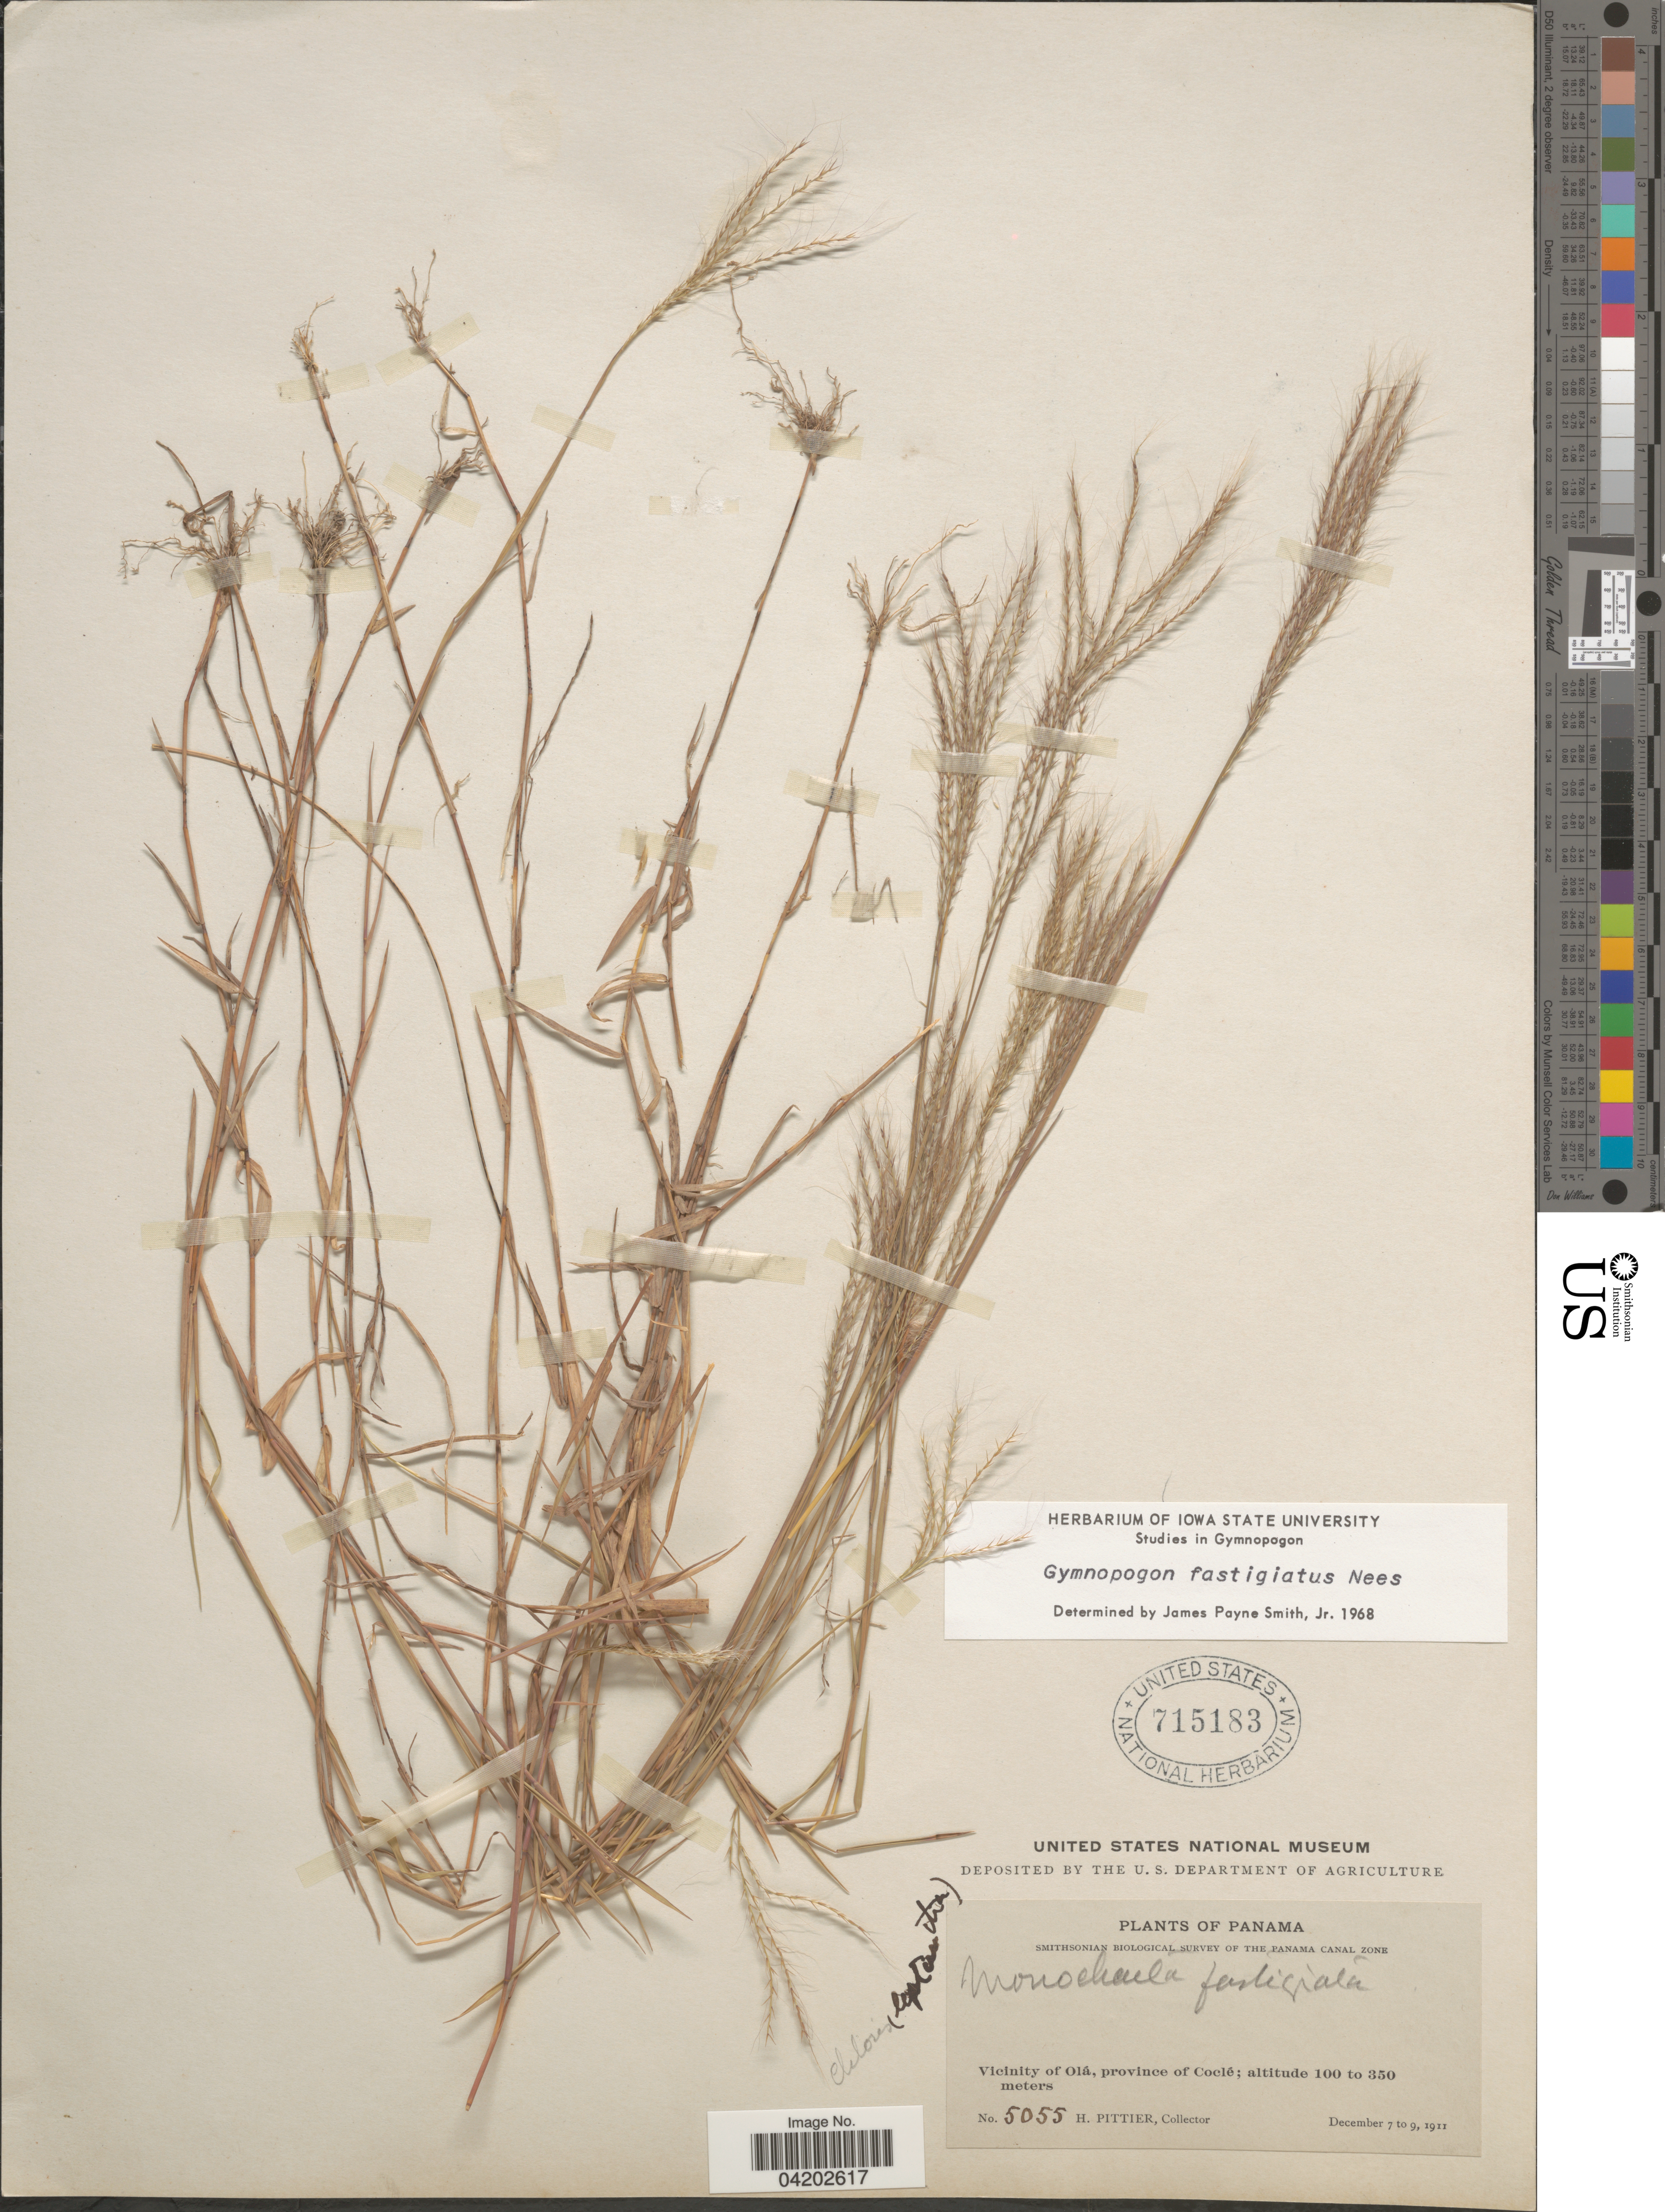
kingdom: Plantae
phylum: Tracheophyta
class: Liliopsida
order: Poales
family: Poaceae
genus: Gymnopogon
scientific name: Gymnopogon fastigiatus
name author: Nees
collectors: H. F. Pittier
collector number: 5055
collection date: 1911-12-07/1911-12-09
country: Panama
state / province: Cocle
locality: Smithsonian Biological Survey of the Panama Canal Zone. Vicinity of Olá.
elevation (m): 100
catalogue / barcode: US 715183